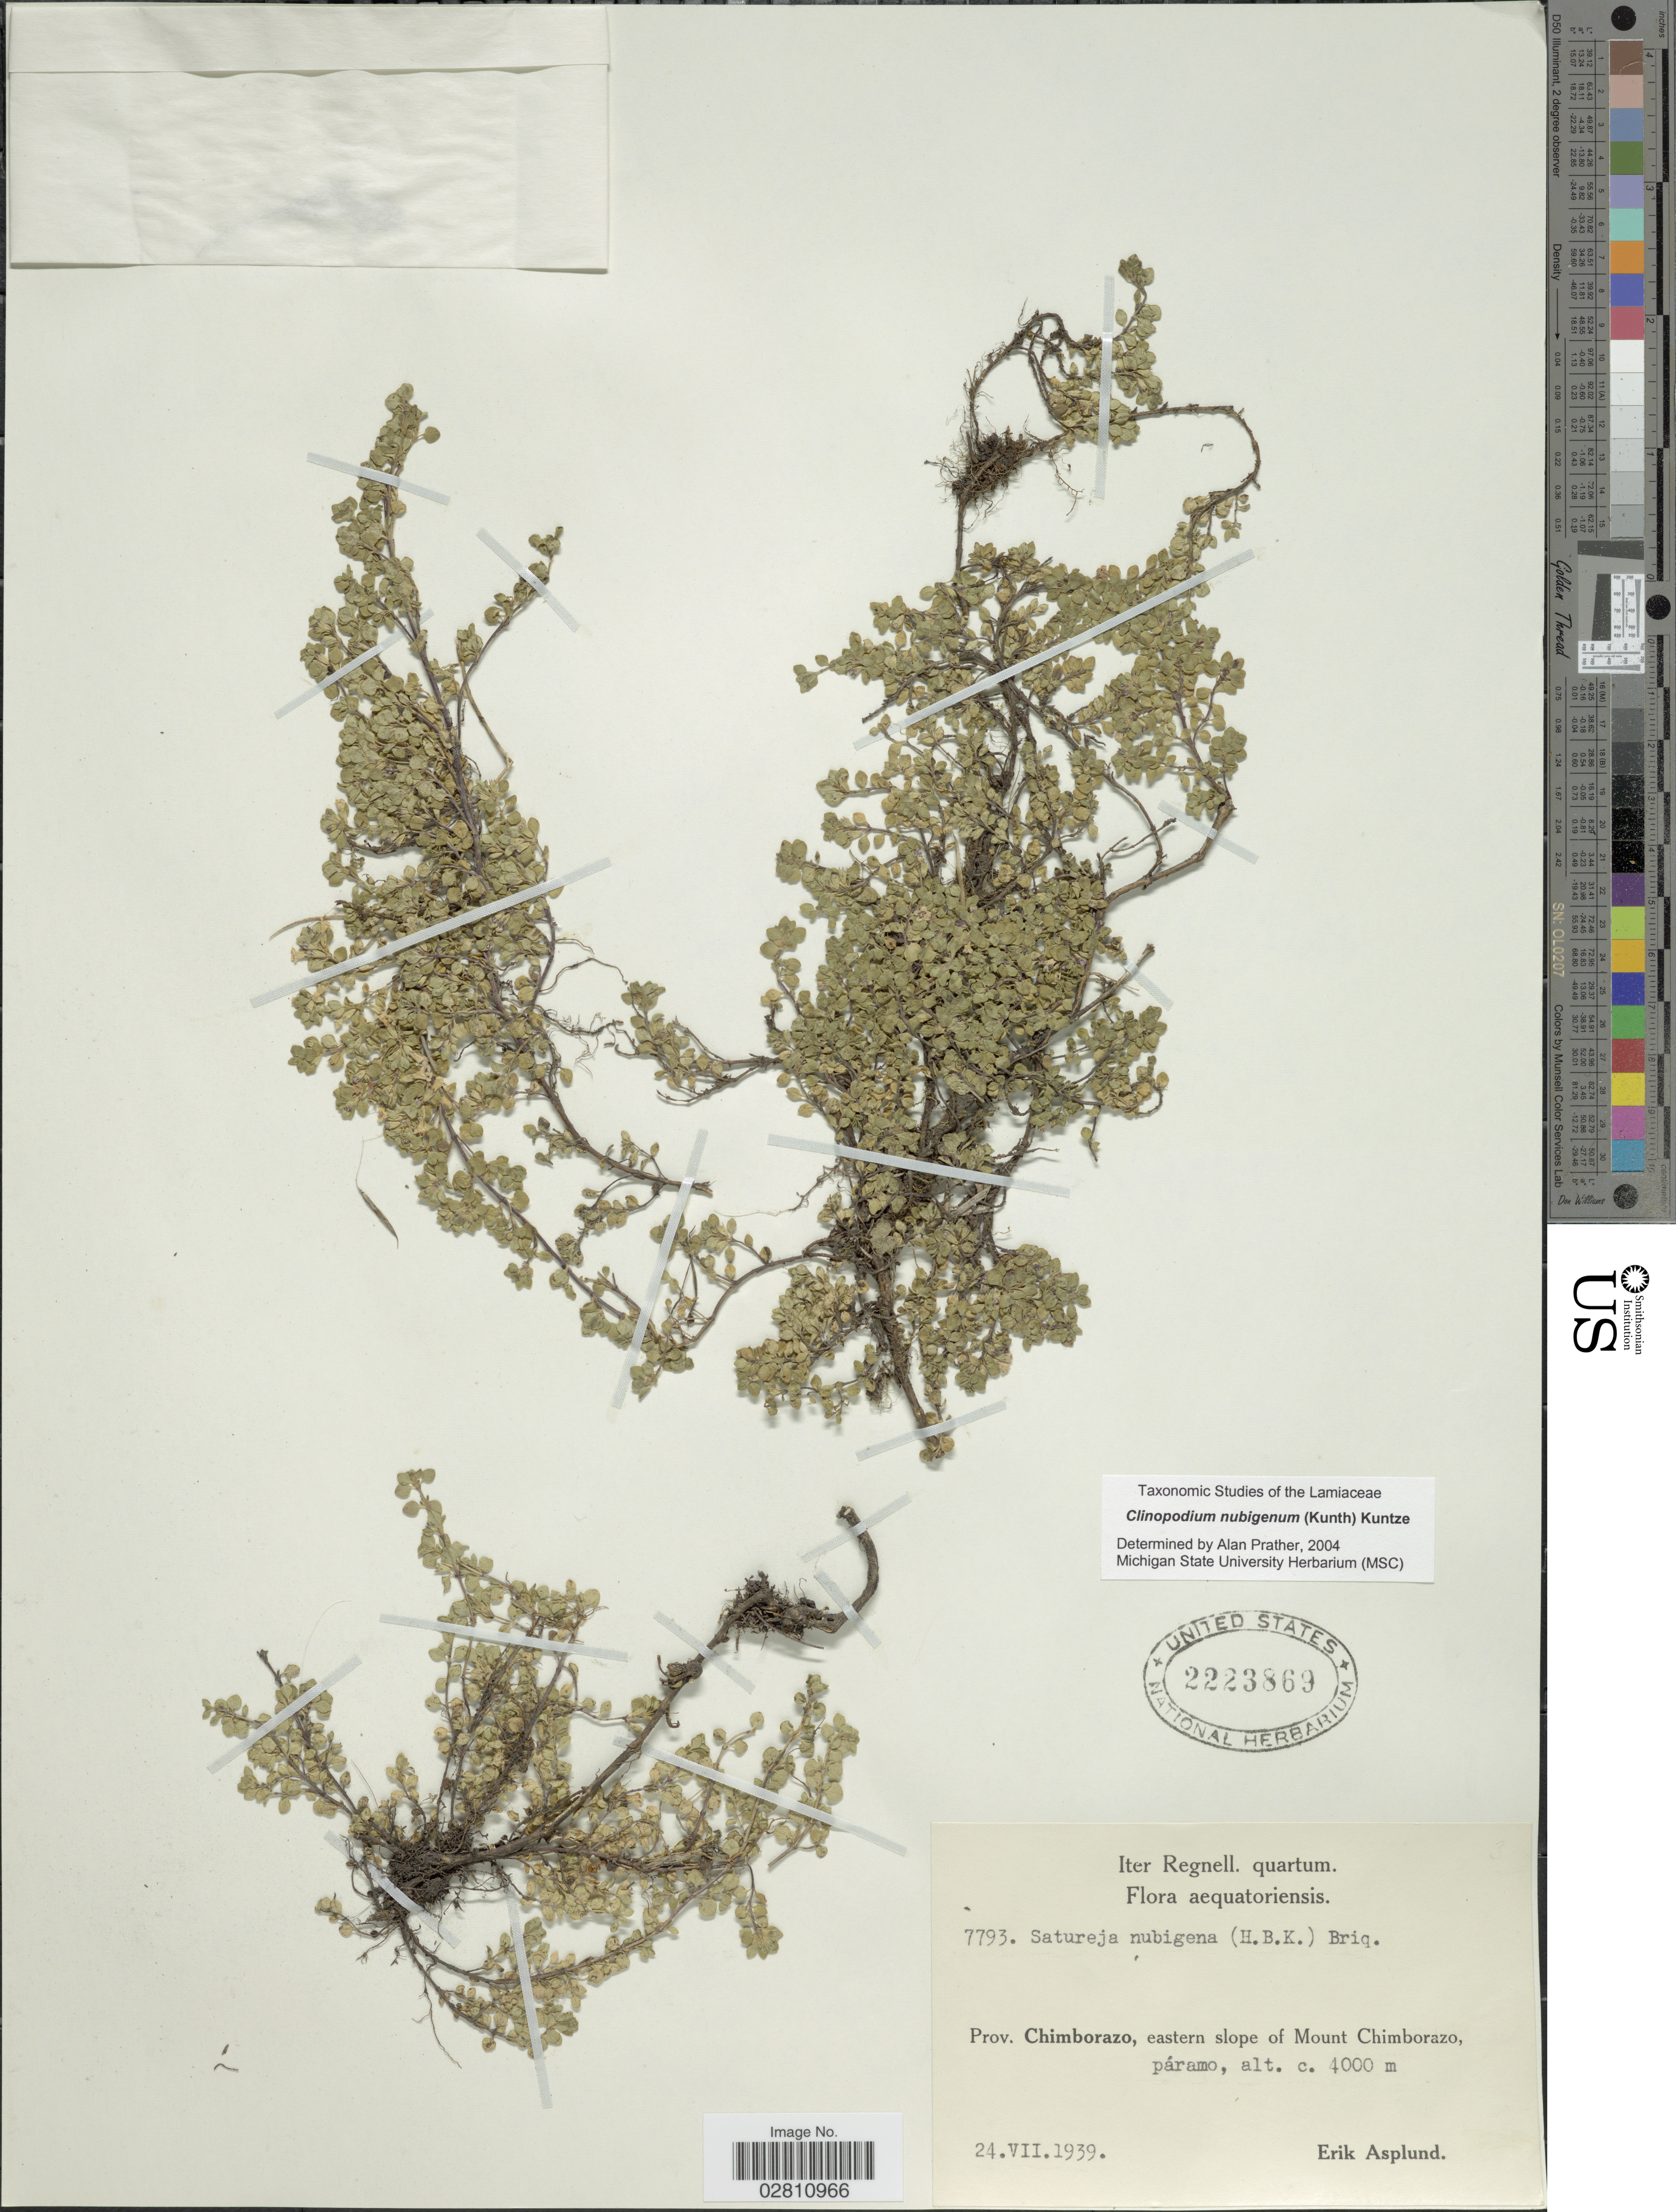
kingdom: Plantae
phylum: Tracheophyta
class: Magnoliopsida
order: Lamiales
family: Lamiaceae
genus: Clinopodium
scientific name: Clinopodium nubigenum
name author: (Kunth) Kuntze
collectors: E. Asplund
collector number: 7793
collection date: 1939-07-24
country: Ecuador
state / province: Chimborazo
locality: Prov. Chimborazo, eastern slope of Mount Chimborazo, páramo.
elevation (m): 4000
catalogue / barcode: US 2223869